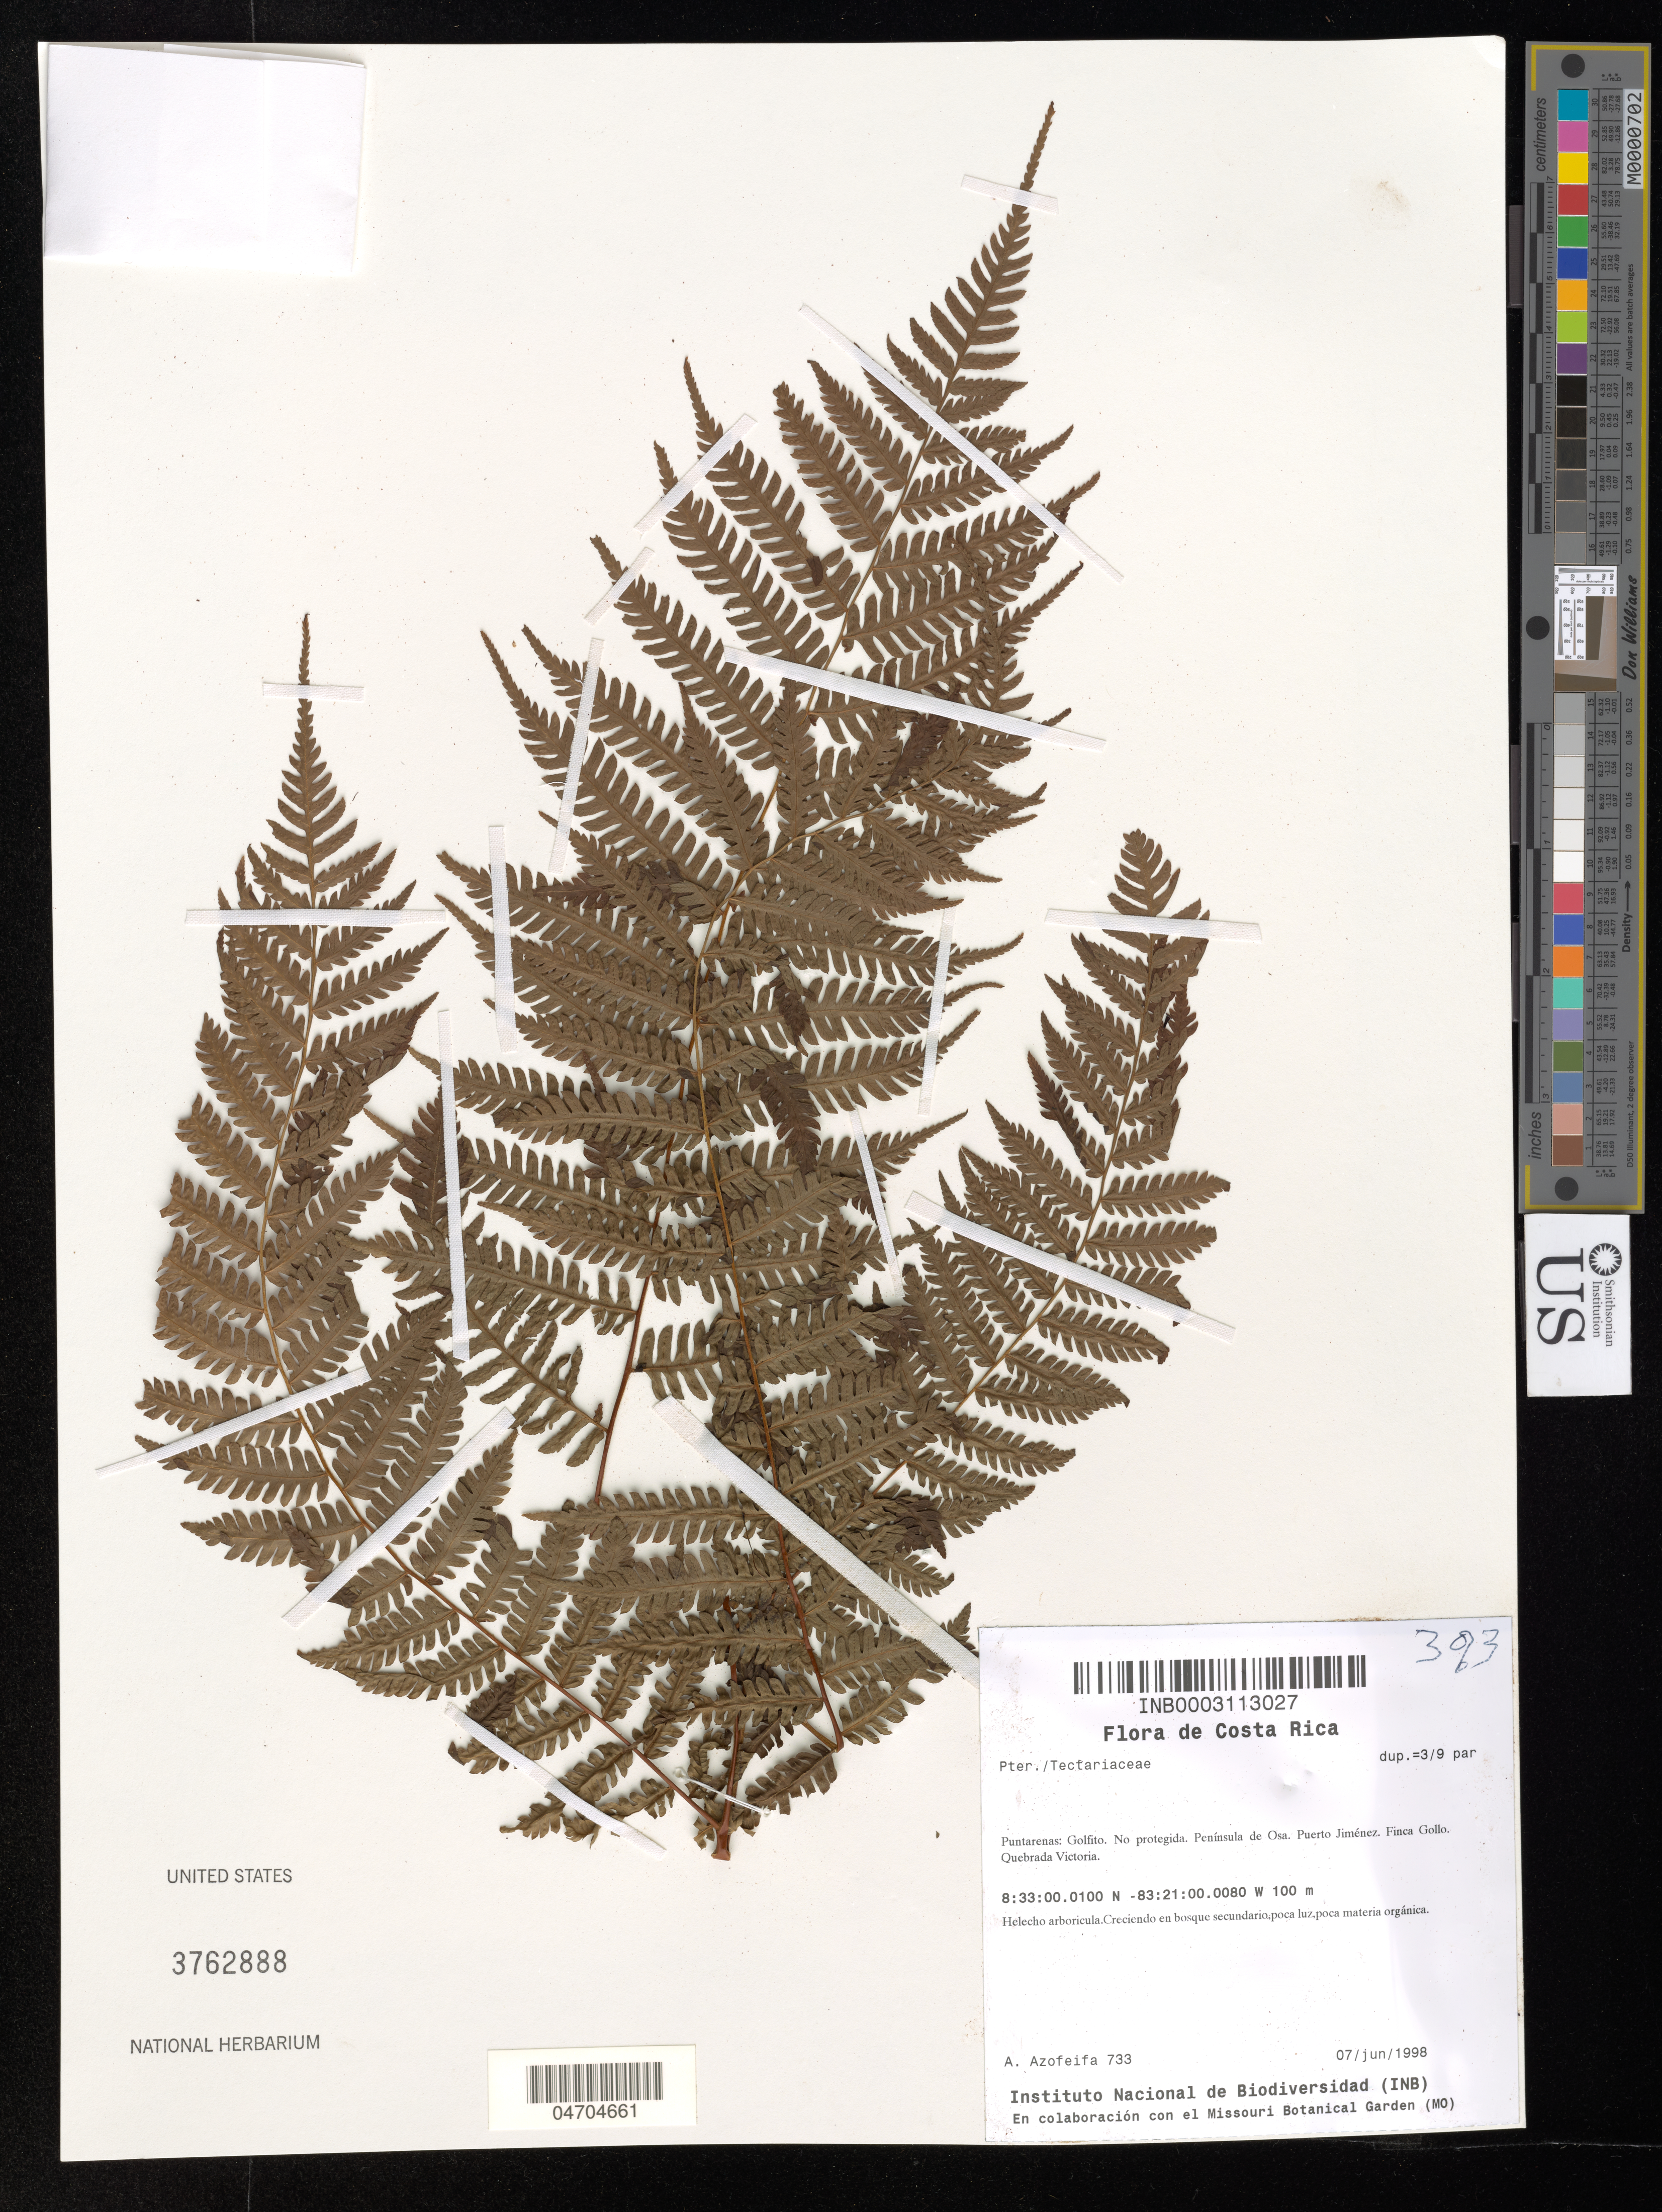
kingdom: Plantae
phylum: Tracheophyta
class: Polypodiopsida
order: Cyatheales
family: Cyatheaceae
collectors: A. Azofeifa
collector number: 733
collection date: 1998-06-07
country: Costa Rica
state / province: Puntarenas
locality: Golfito. No protegida. Península de Osa. Puerto Jiménez. Finca Gollo. Quebrada Victoria.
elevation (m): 100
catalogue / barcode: US 3762888